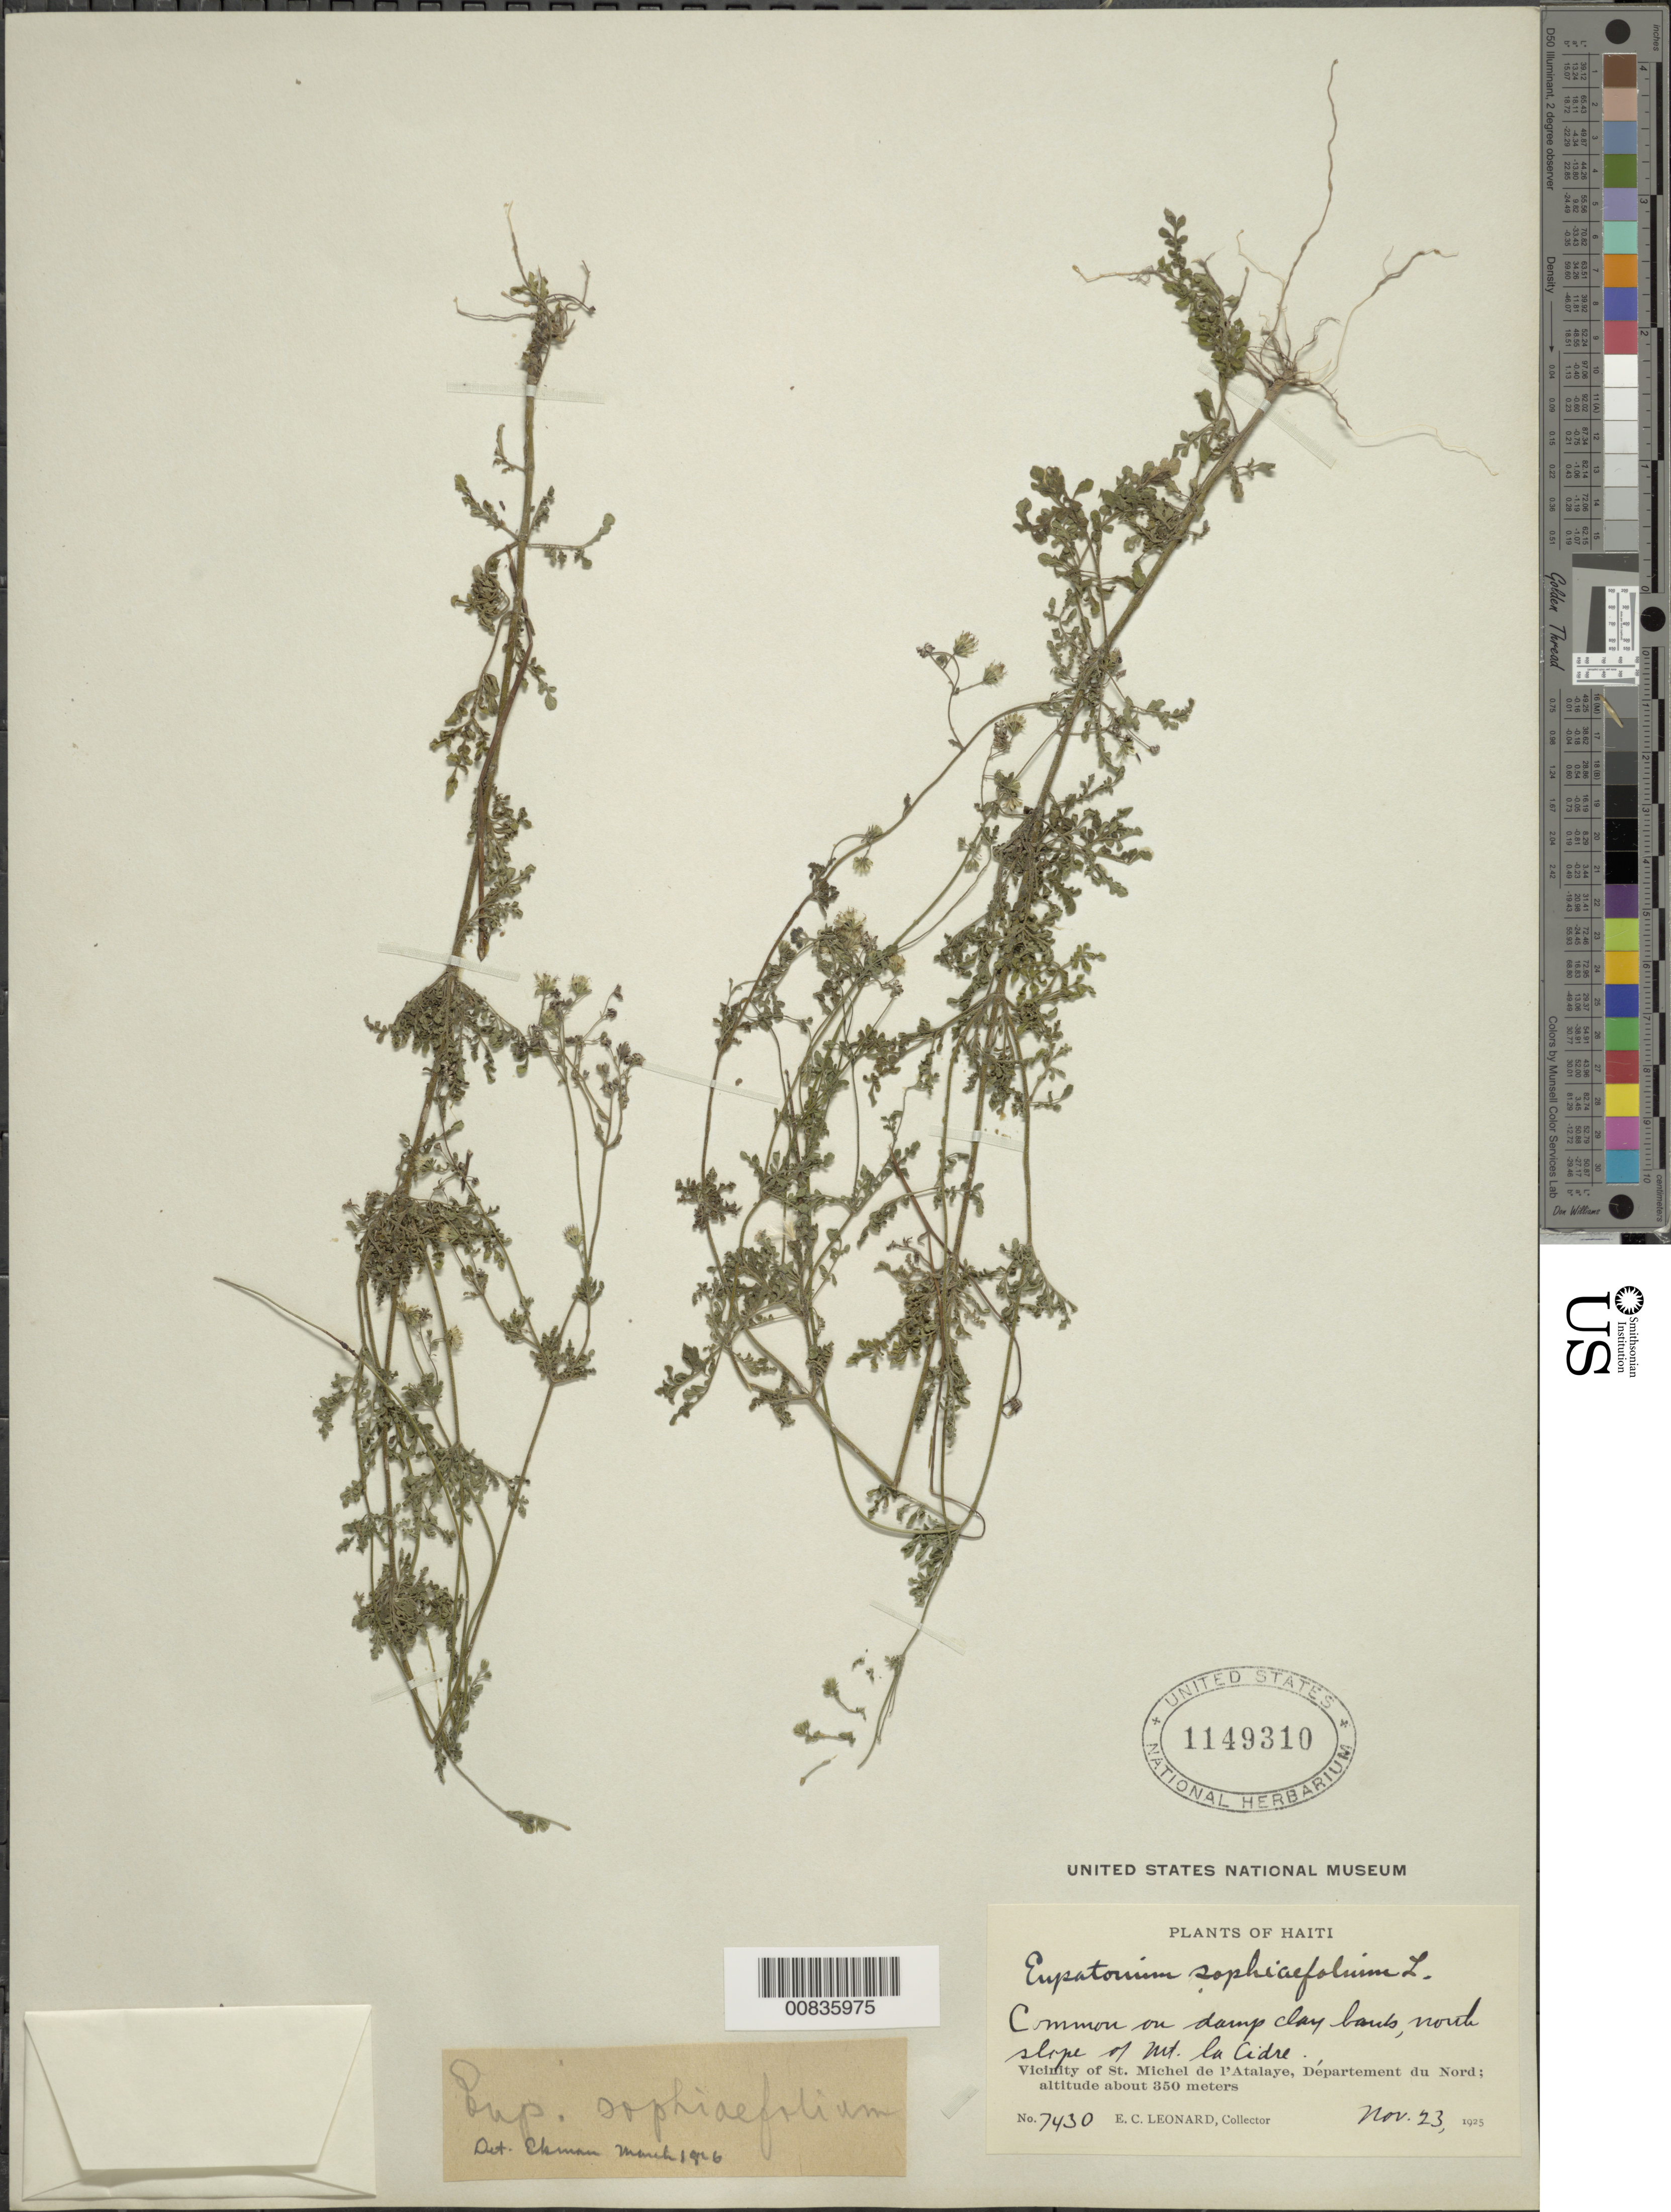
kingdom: Plantae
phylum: Tracheophyta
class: Magnoliopsida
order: Asterales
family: Asteraceae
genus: Eupatorina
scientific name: Eupatorina sophiaefolium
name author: (L.) R.M. King & H. Rob.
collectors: E. C. Leonard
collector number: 7430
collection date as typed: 23 Nov 1925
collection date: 1925-11-23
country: Haiti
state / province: Artibonite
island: Hispaniola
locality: Vicinity of St. Michel de l'Atalaye, north slope of Mt. la Cidre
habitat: Damp clay bank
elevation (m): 350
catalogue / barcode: US 1149310